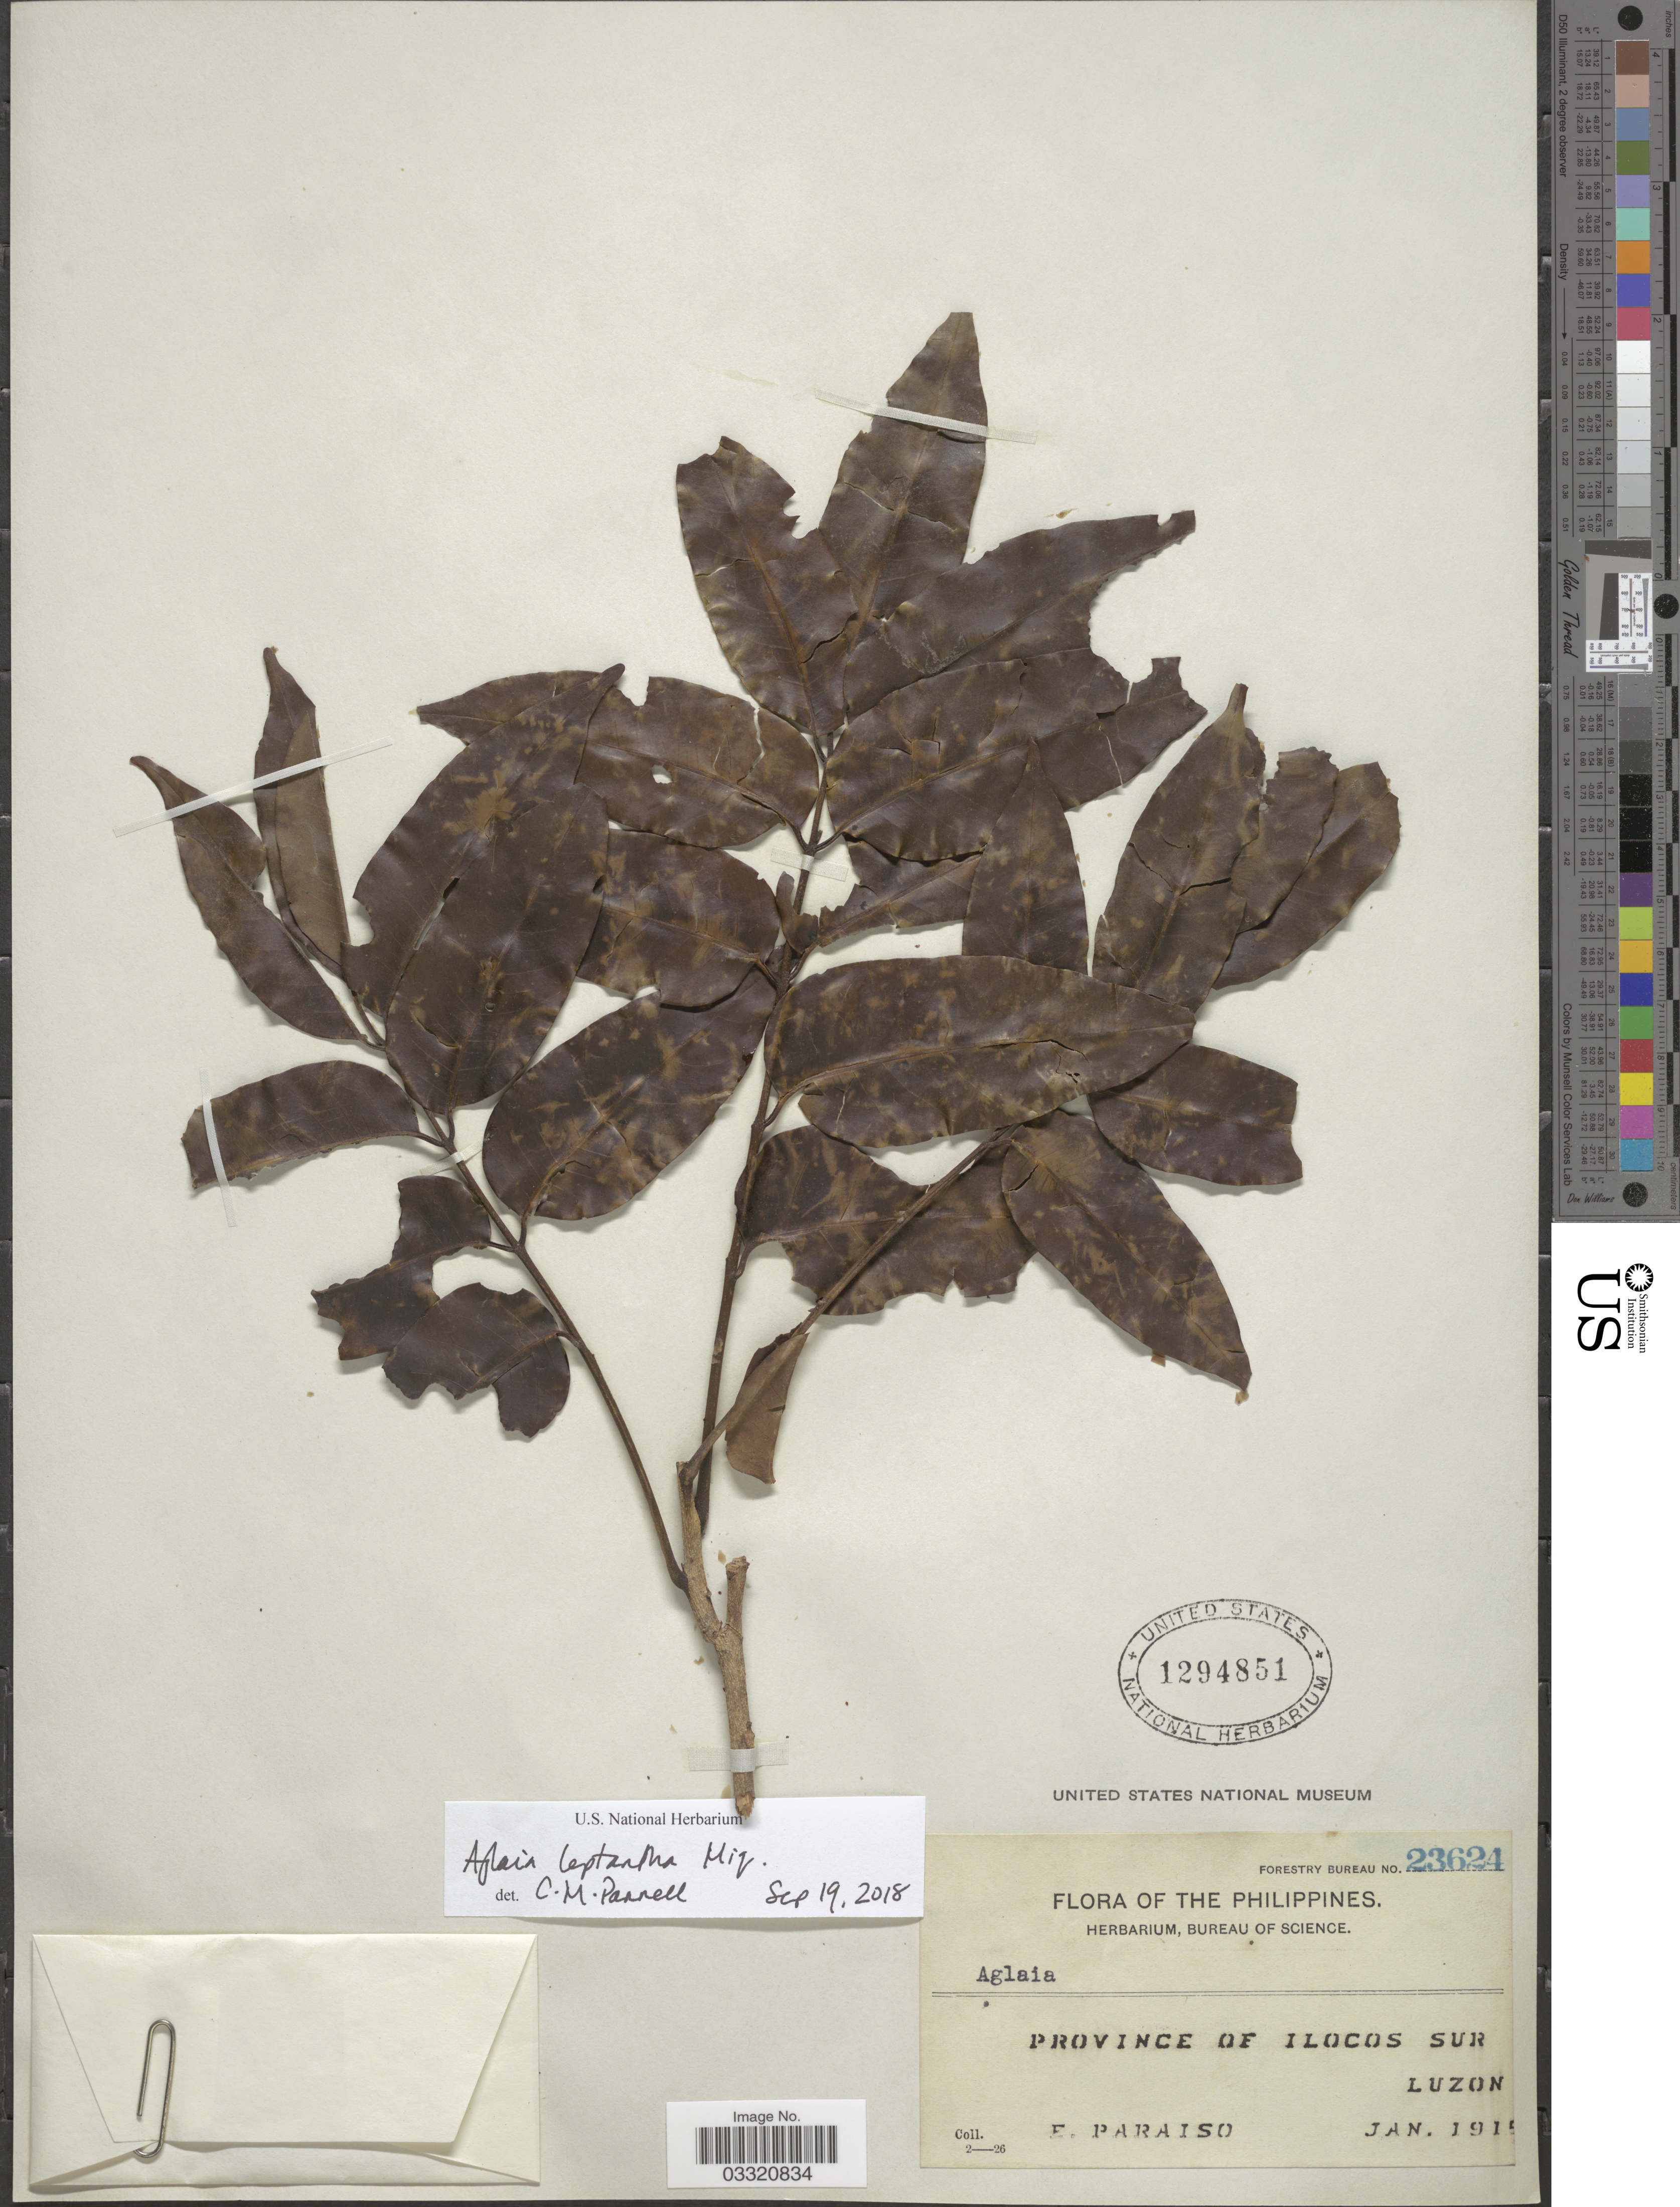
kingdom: Plantae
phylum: Tracheophyta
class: Magnoliopsida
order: Sapindales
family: Meliaceae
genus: Aglaia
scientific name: Aglaia leptantha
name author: Miq.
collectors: E. Paraiso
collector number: Forestry Bureau 23624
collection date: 1915-01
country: Philippines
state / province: Ilocos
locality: Province of Ilocos Sur. Luzon.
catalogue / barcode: US 1294851